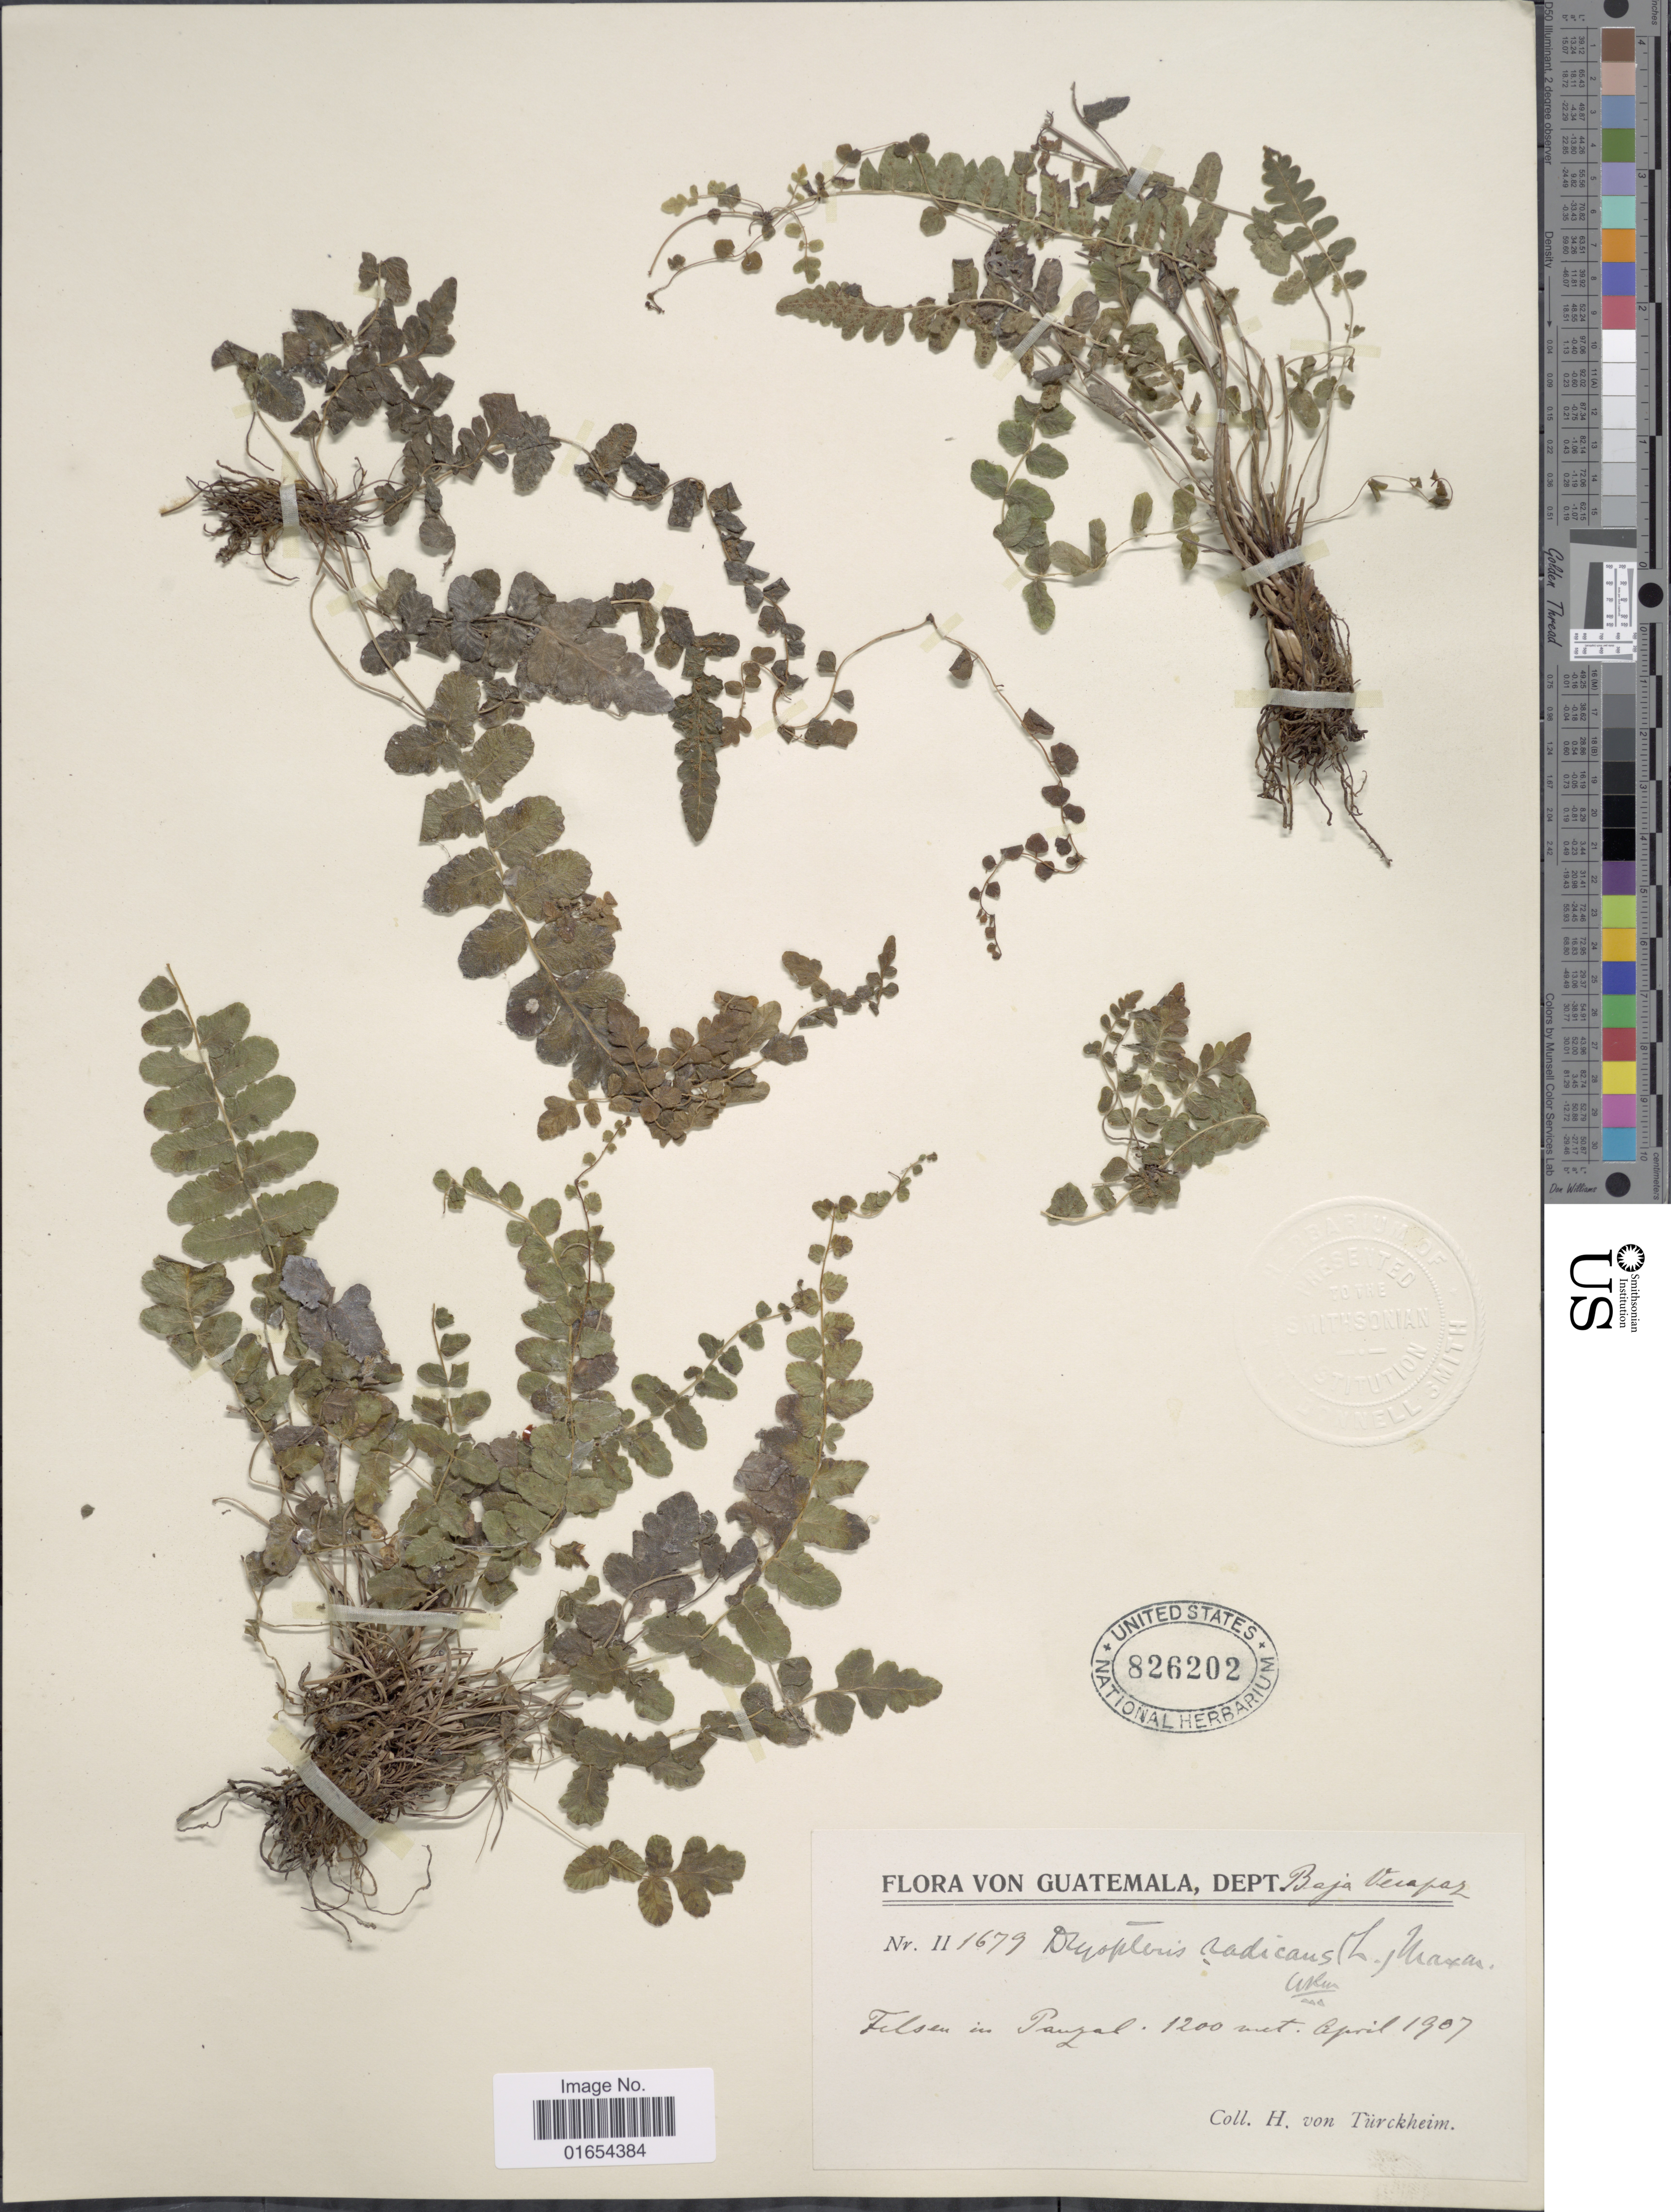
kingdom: Plantae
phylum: Tracheophyta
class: Polypodiopsida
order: Polypodiales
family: Thelypteridaceae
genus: Goniopteris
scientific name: Goniopteris reptans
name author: (J.F. Gmel.) C. Presl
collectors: H. von Türckheim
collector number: II1679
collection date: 1907-04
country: Guatemala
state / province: Baja Verapaz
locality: Felsen in Panzal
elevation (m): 1200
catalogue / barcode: US 826202